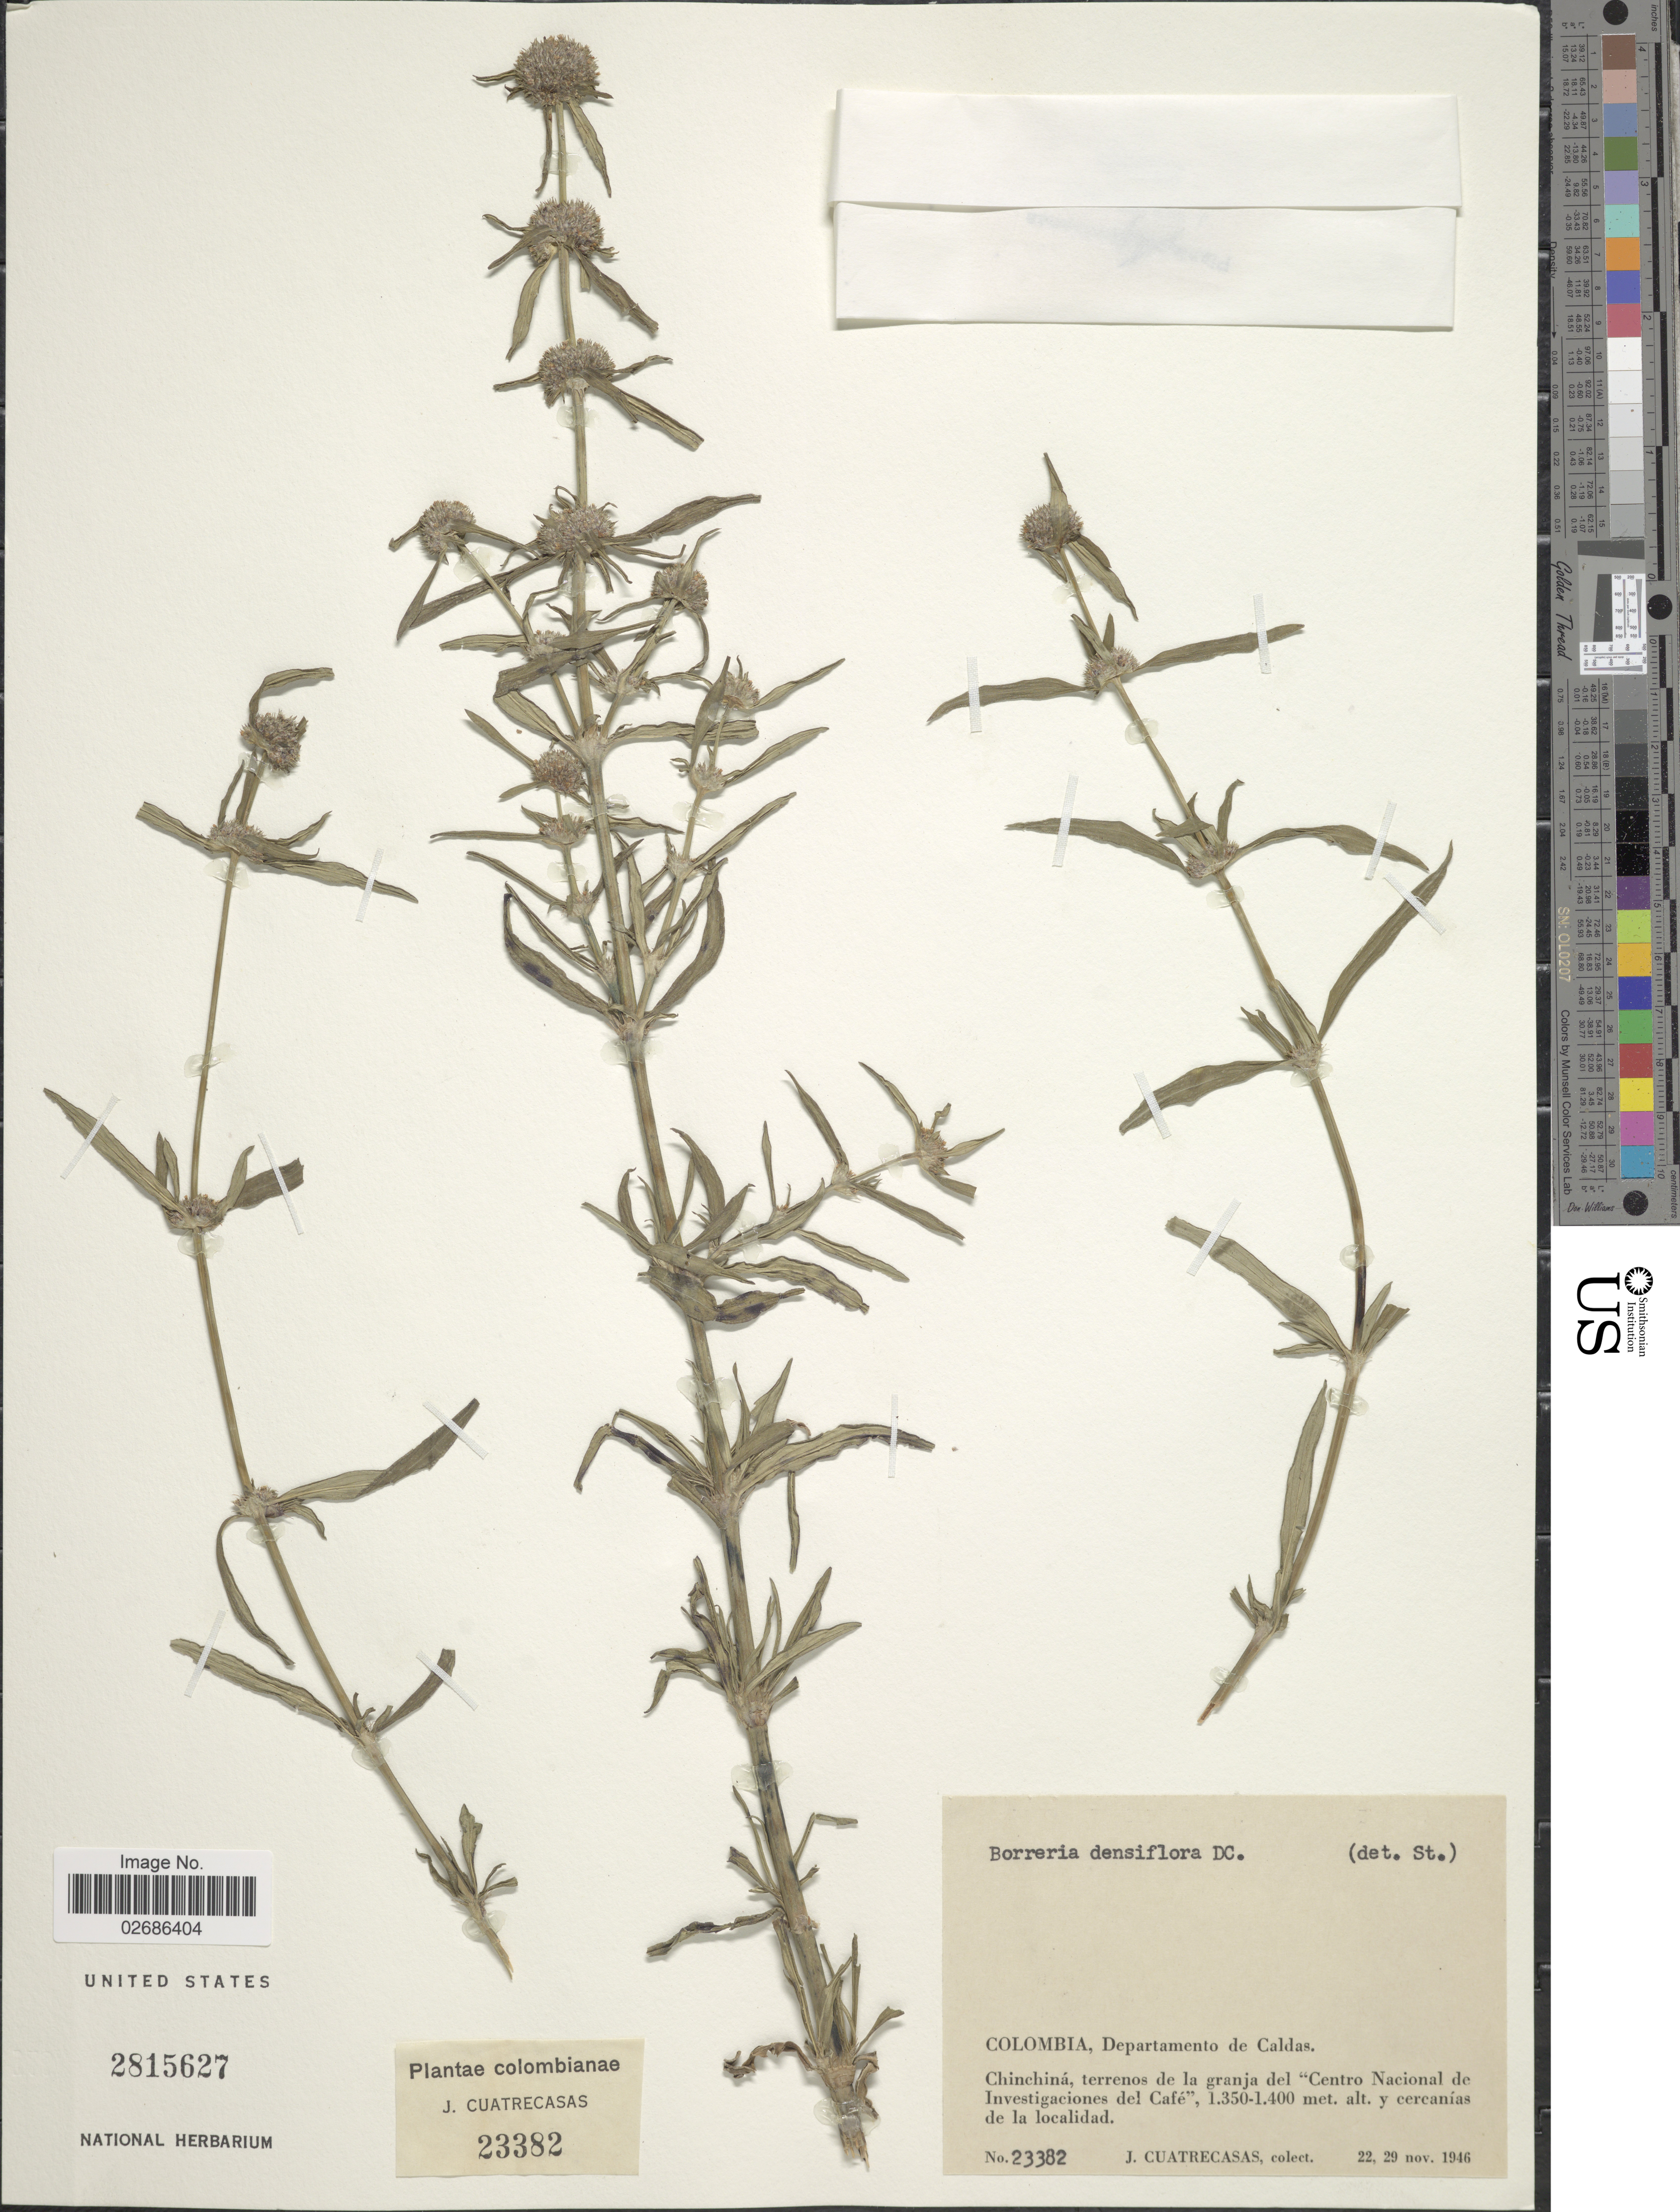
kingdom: Plantae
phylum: Tracheophyta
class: Magnoliopsida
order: Gentianales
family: Rubiaceae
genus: Borreria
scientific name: Borreria densiflora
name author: DC.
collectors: J. Cuatrecasas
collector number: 23382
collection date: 1946-11-22/1946-11-29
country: Colombia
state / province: Caldas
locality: Departamento de Caldas, Chinchina, terrenos de la granja del Centro Nacional de Investigaciones del Cafe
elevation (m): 1350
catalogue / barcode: US 2815627